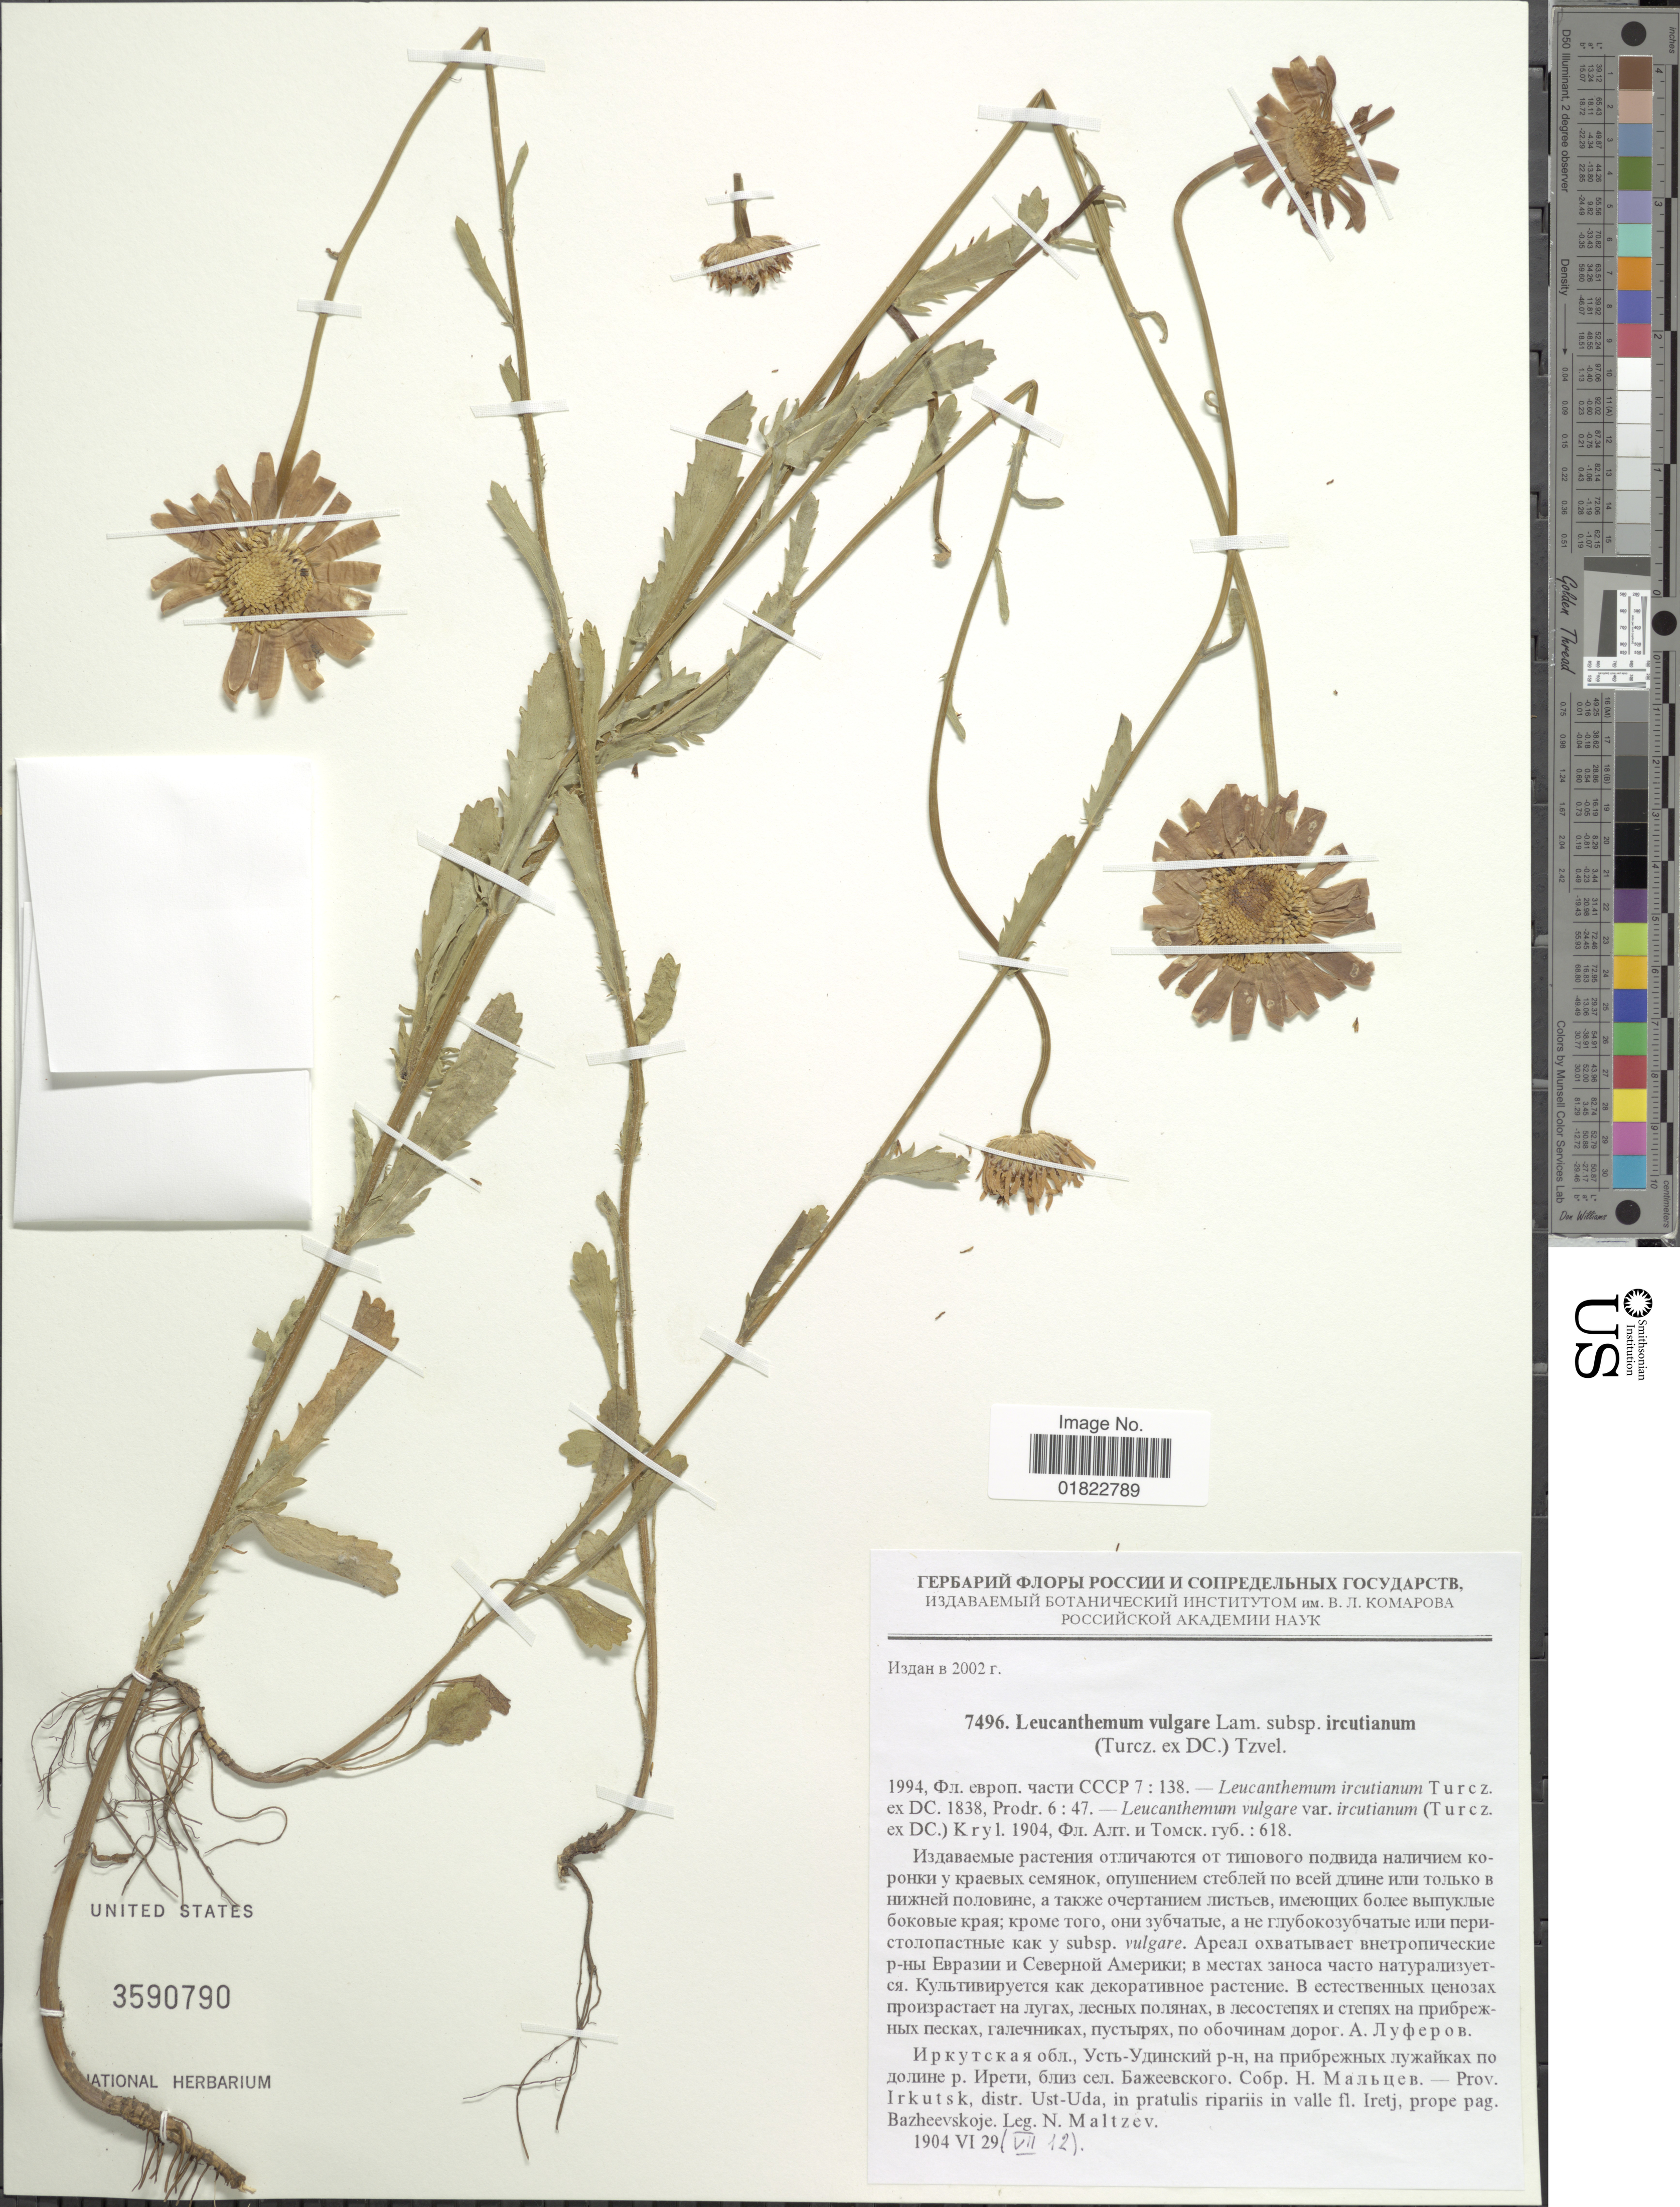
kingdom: Plantae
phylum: Tracheophyta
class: Magnoliopsida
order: Asterales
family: Asteraceae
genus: Leucanthemum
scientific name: Leucanthemum maximum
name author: (Ramond) DC.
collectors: N. Maltzev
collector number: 7496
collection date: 1904-06-29/1904-07-12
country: Russian Federation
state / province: Irkutsk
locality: Prov, Irkutsk, distr Ust-Uda, in pratulis ripariis in valle fl. Iretj. prope pag. Bazheevskoje.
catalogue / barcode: US 3590790